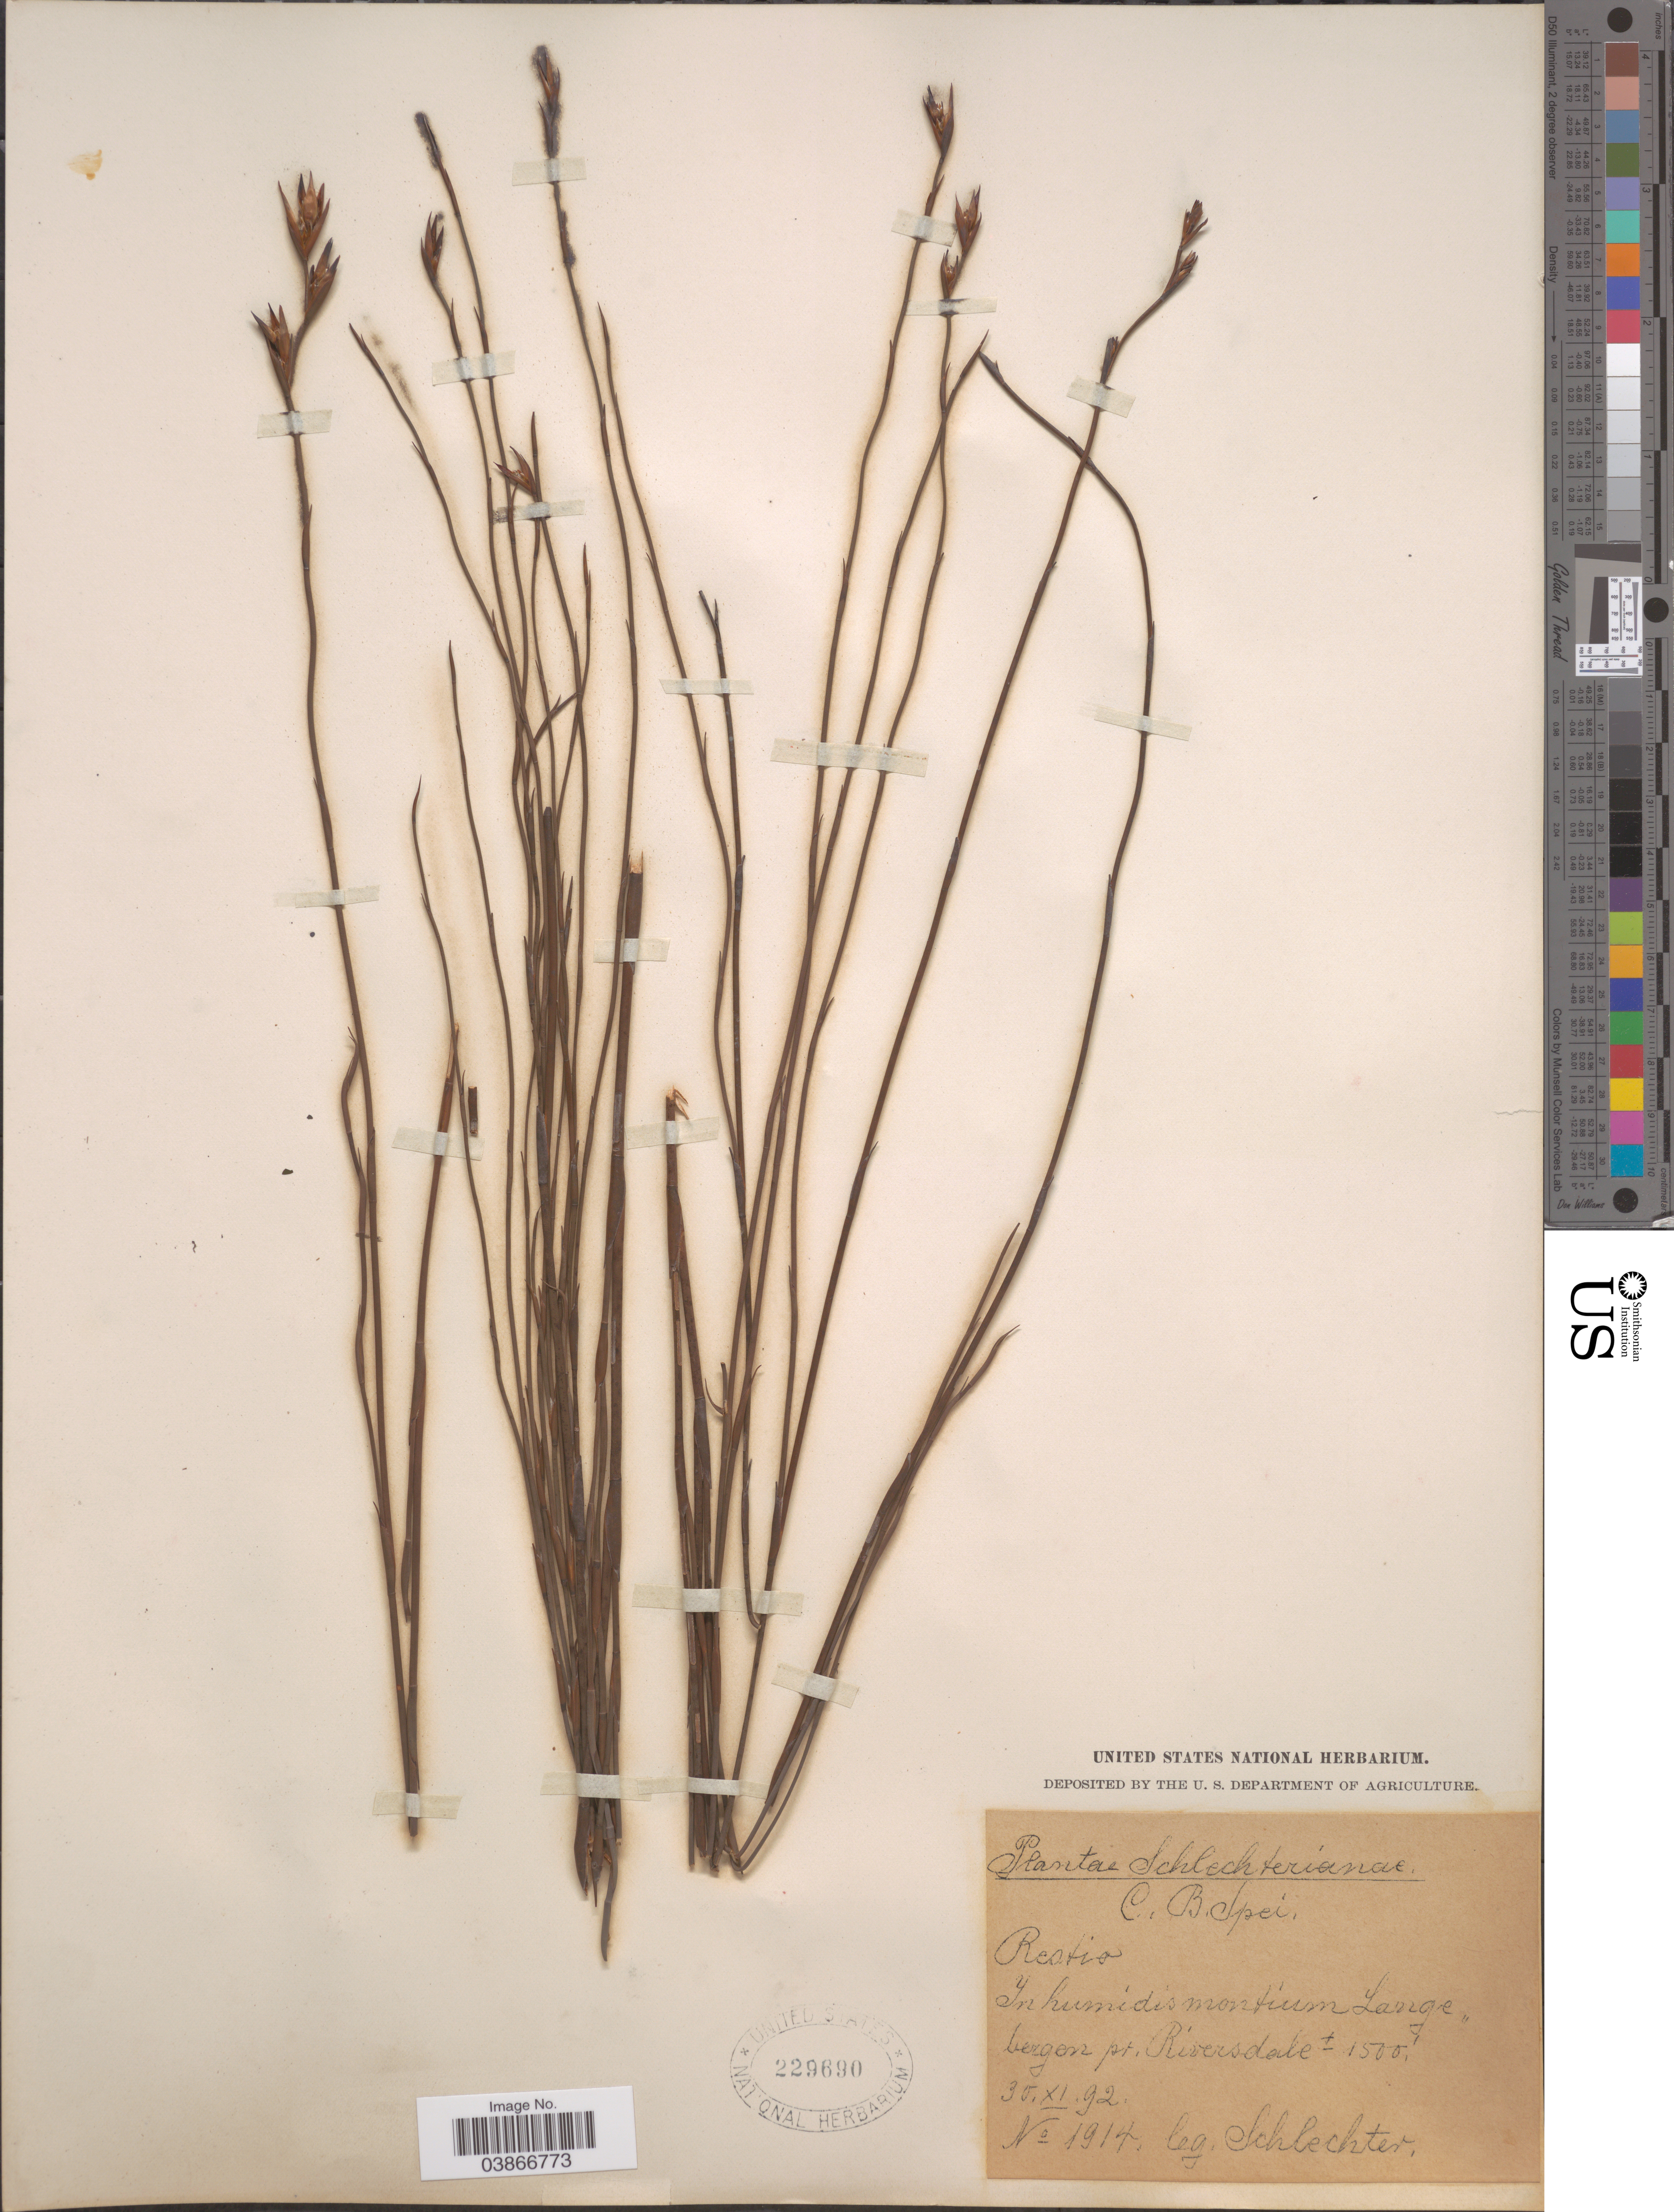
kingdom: Plantae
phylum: Tracheophyta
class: Liliopsida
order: Poales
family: Restionaceae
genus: Restio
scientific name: Restio sp.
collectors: Schlechter, --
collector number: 1914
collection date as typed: Transcribed d/m/y: 30/11/92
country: South Africa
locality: C.B. Spei [unsure placement] In humidis montium Lange ,,bergen pr. Riversdale.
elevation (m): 457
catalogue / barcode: US 229690